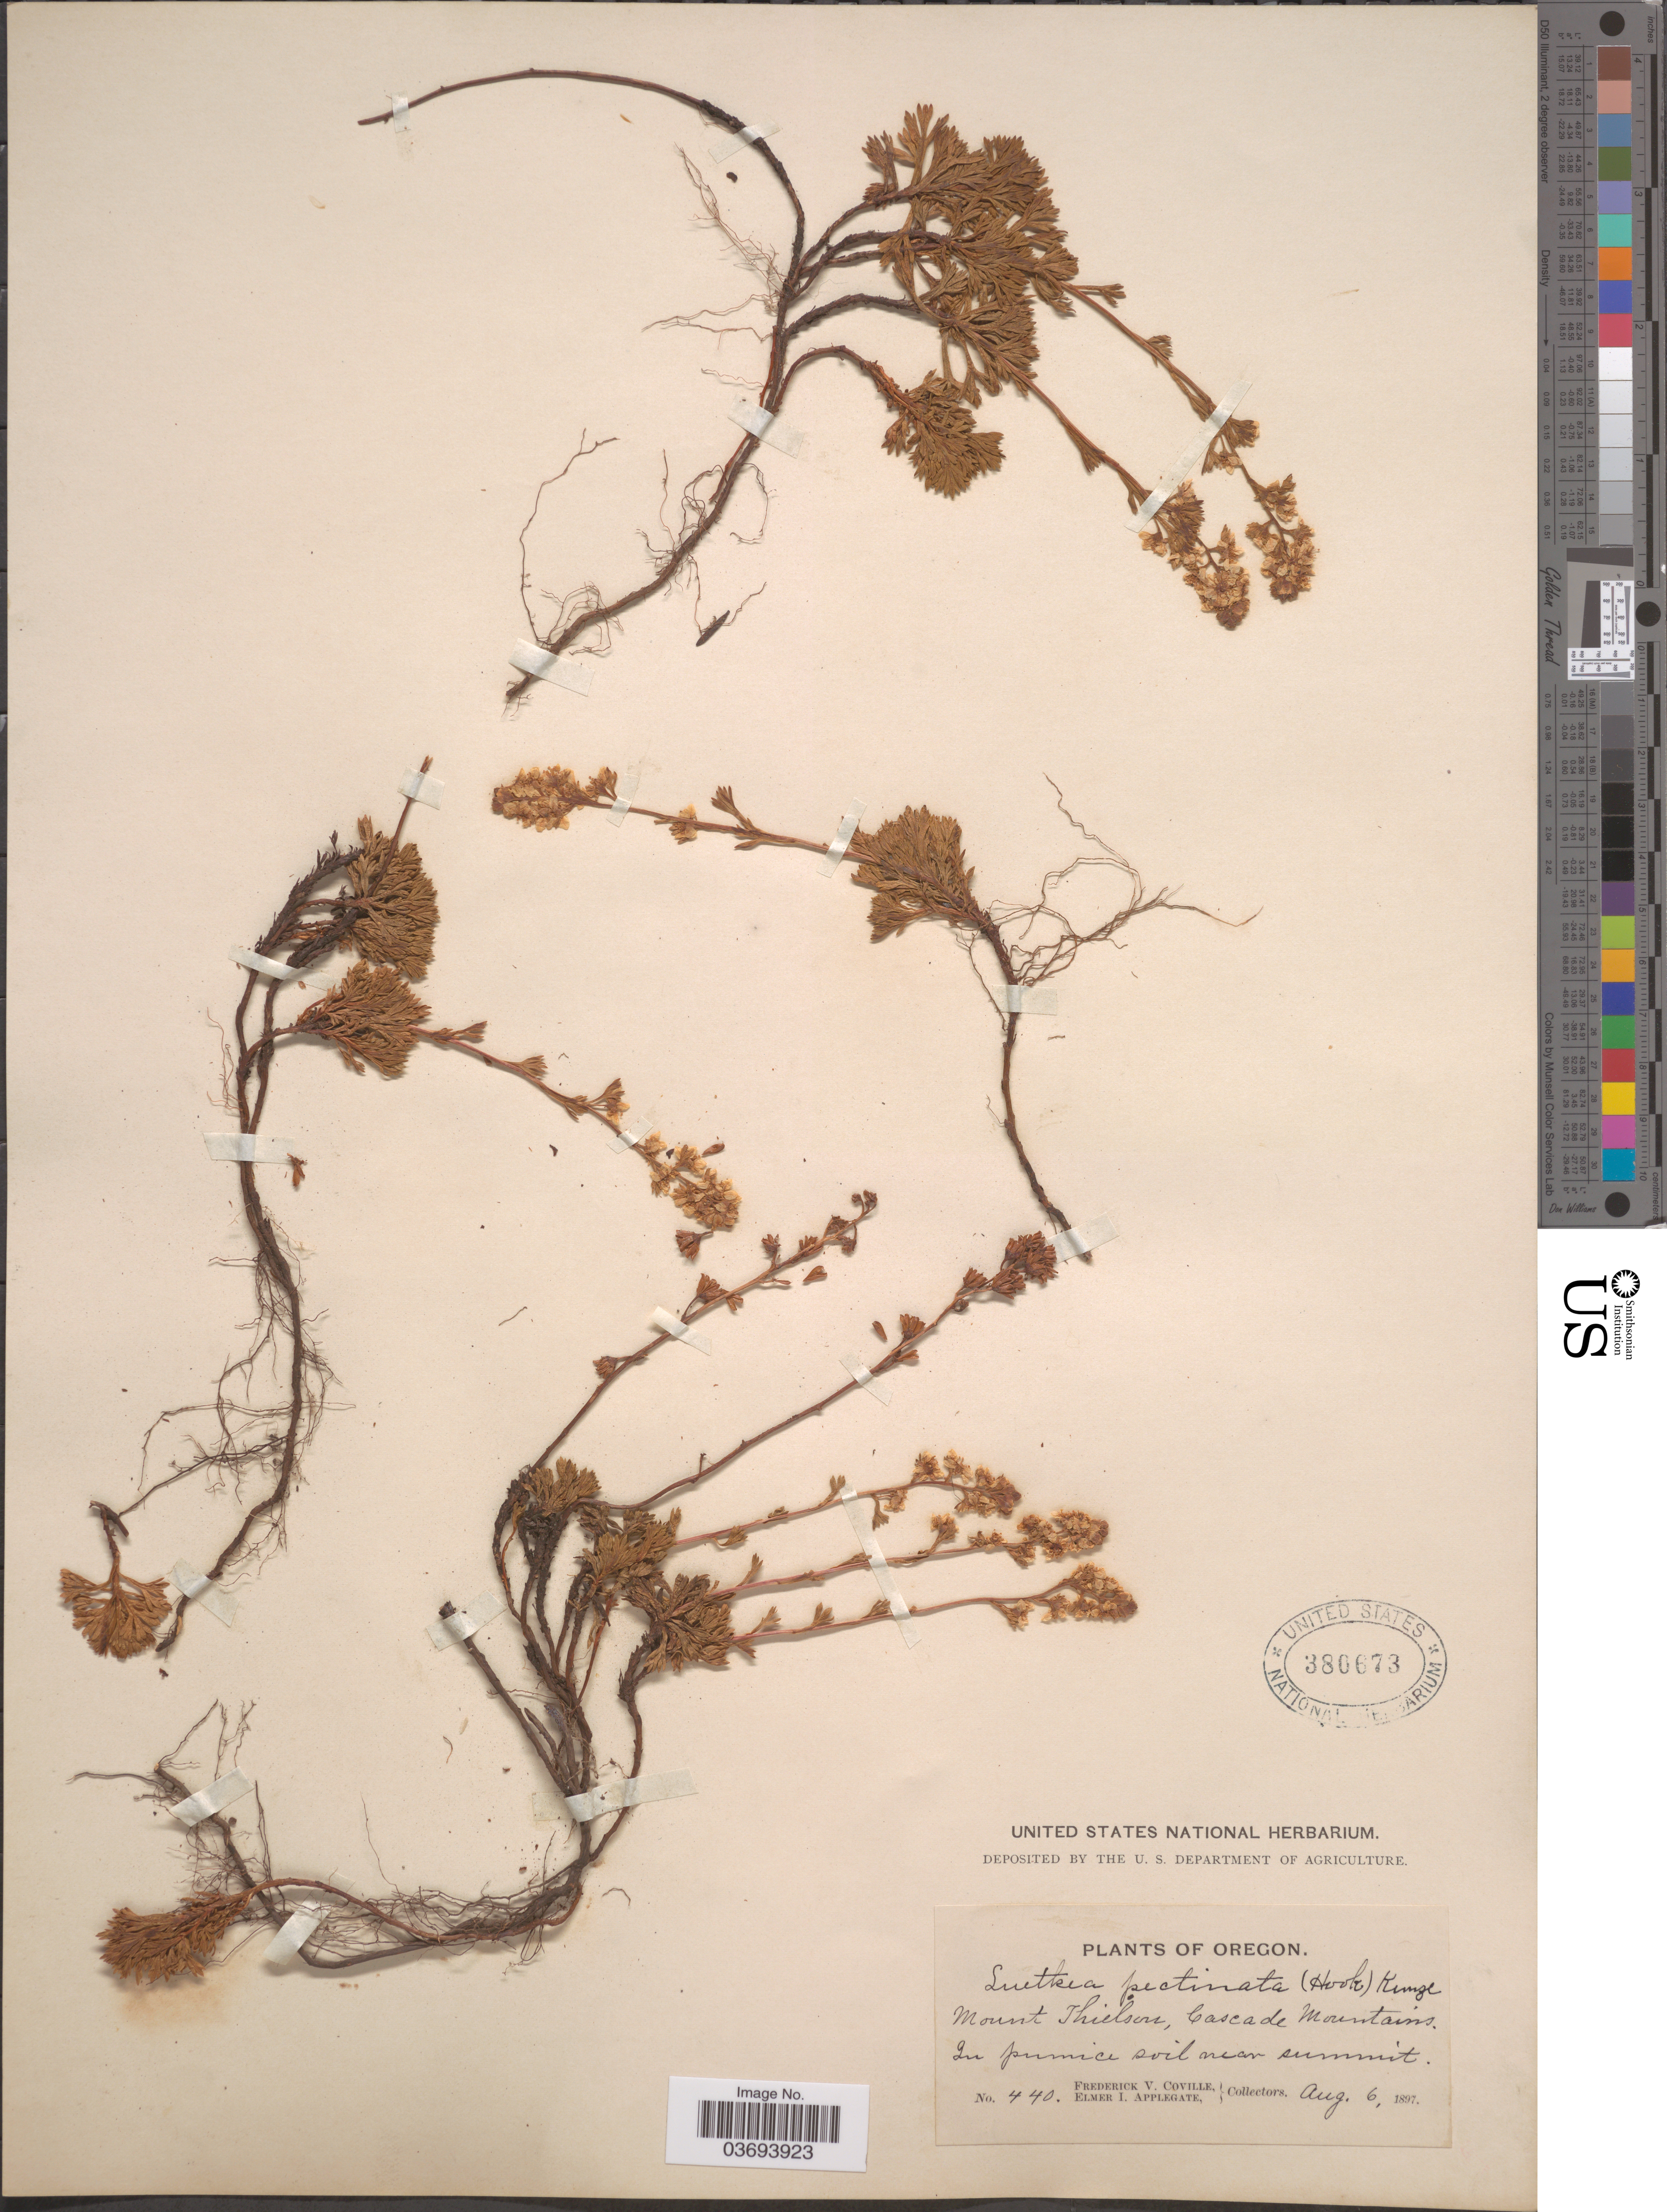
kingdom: Plantae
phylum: Tracheophyta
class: Magnoliopsida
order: Rosales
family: Rosaceae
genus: Luetkea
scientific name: Luetkea pectinata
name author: (Pursh) Kuntze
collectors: F. V. Coville & E. I. Applegate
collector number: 440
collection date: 1897-08-06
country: United States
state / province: Oregon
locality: Mount Thielson, Cascade Mountains. In pumice soil near summit.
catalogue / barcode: US 380673